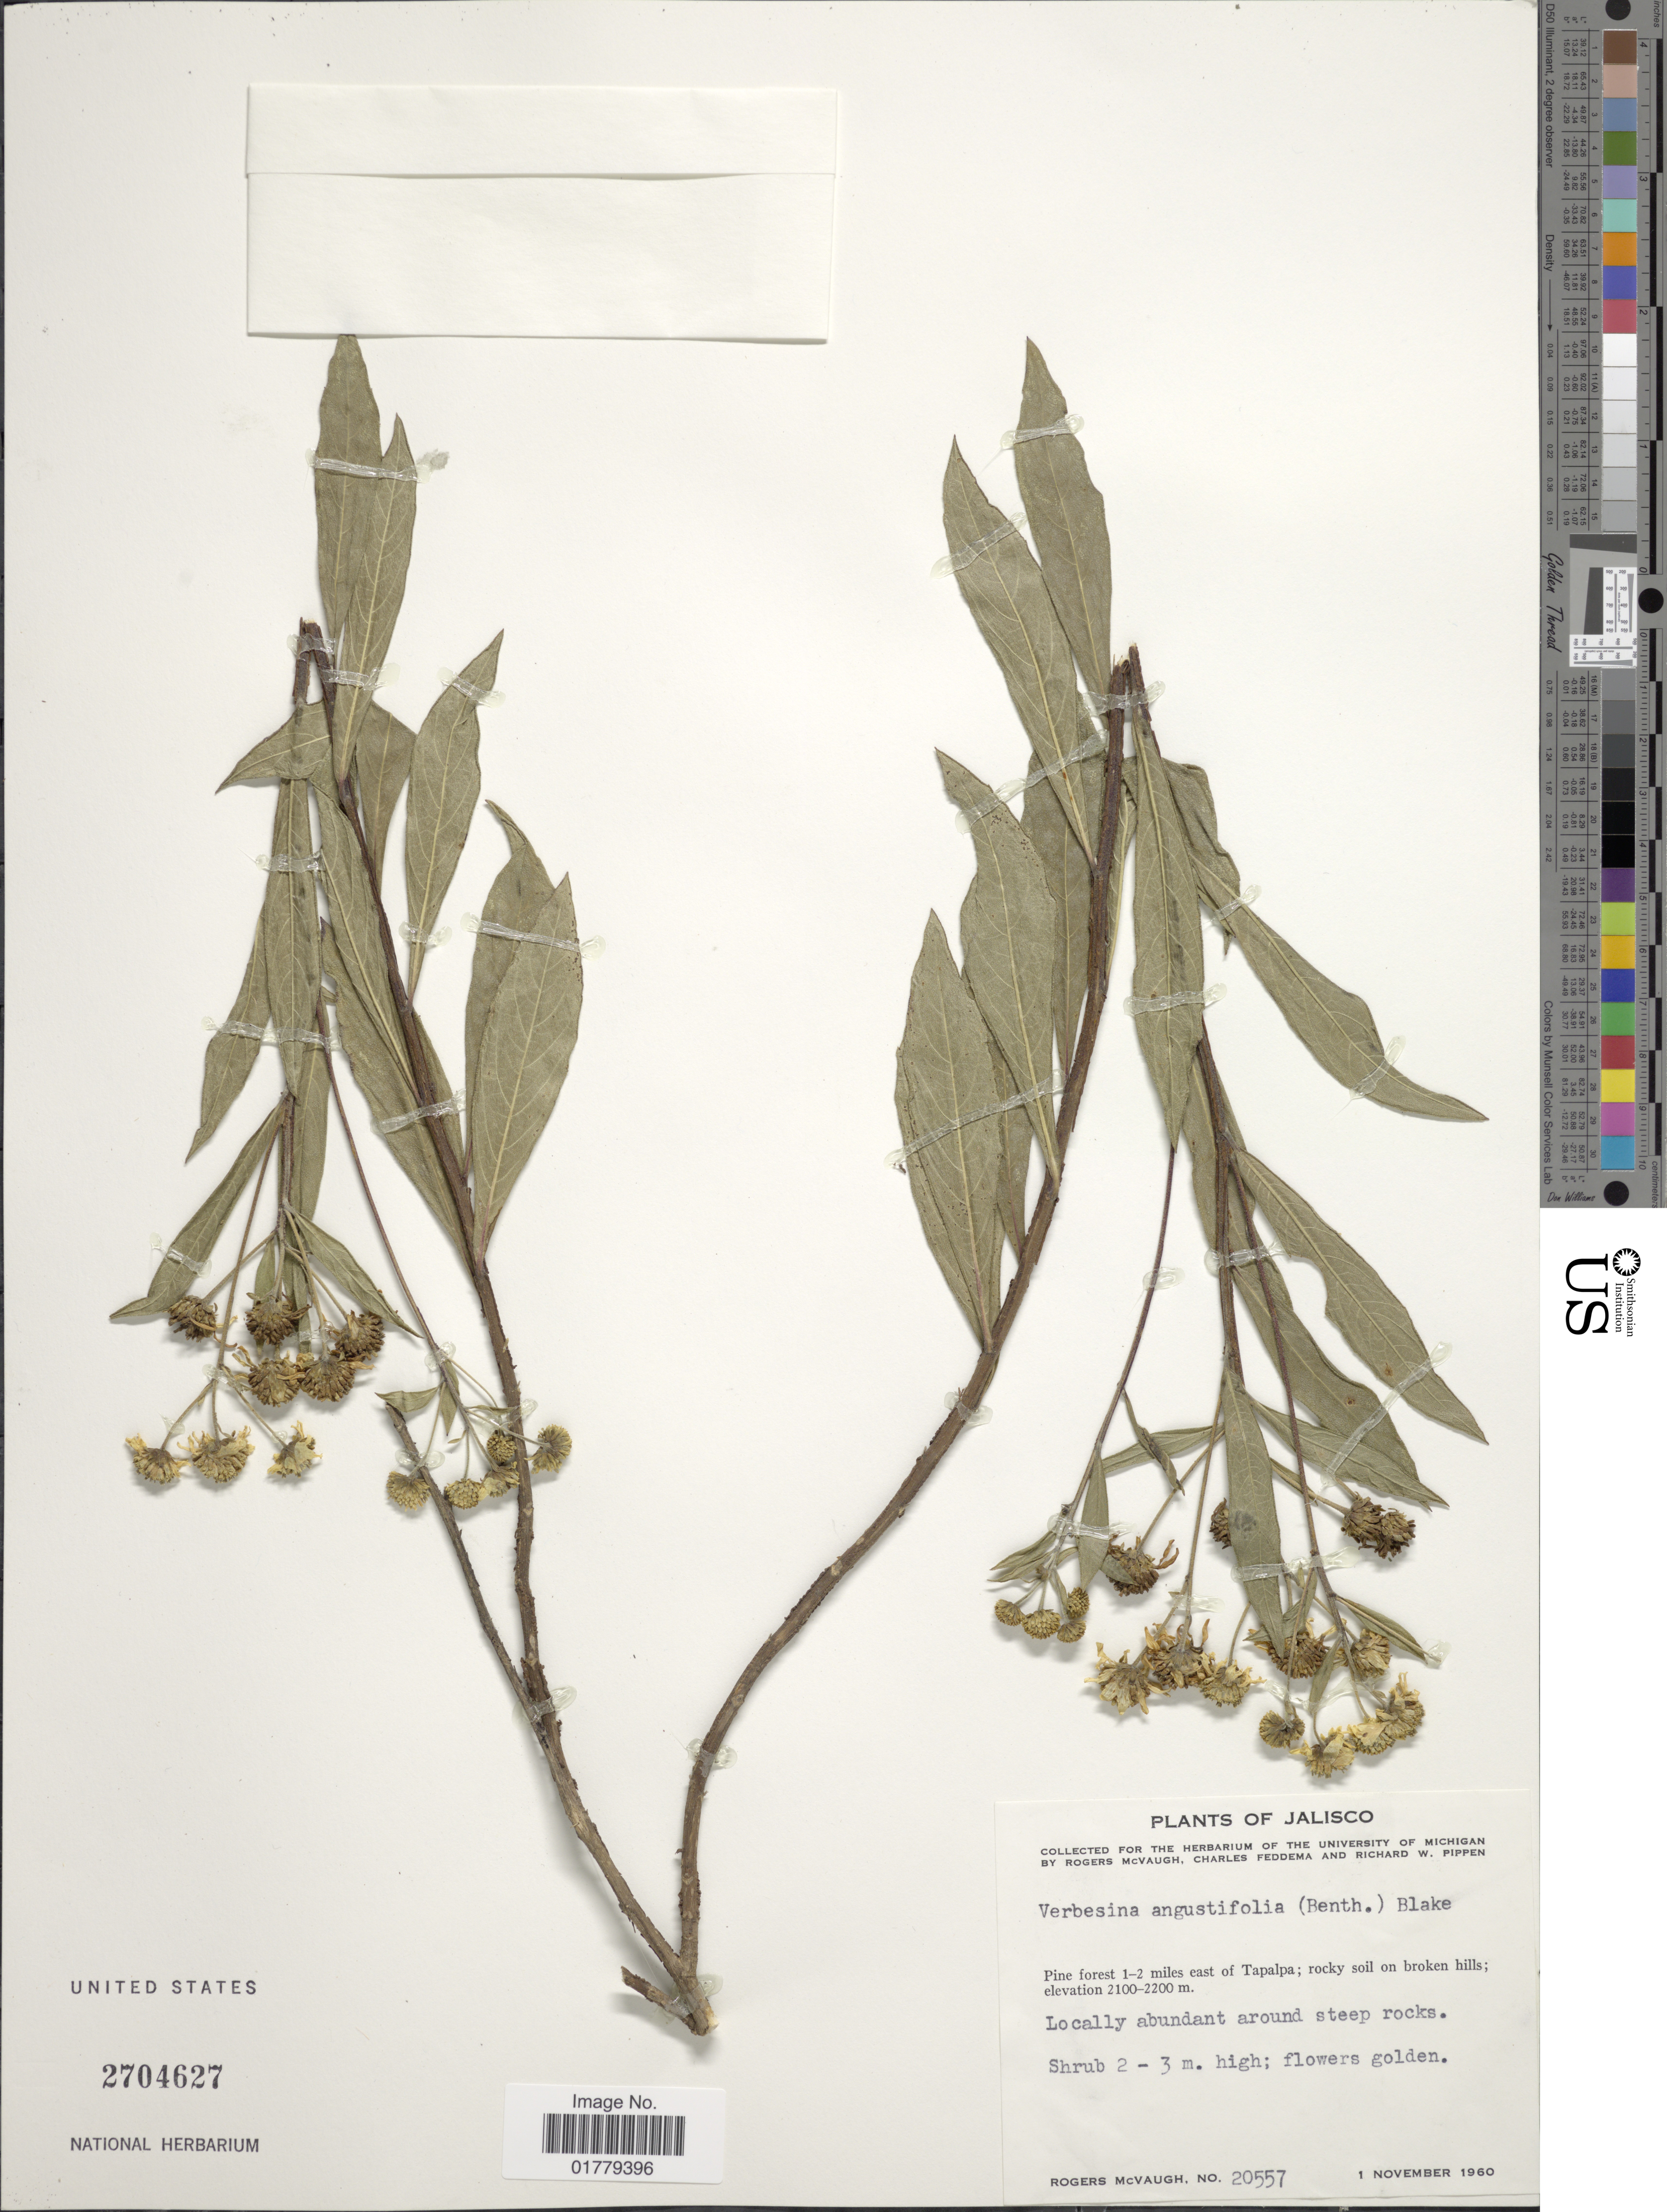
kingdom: Plantae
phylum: Tracheophyta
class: Magnoliopsida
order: Asterales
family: Asteraceae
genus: Verbesina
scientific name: Verbesina angustifolia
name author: S.F. Blake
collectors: R. McVaugh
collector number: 20557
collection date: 1960-11-01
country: Mexico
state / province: Jalisco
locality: Pine forest 1-2 miles east of Tapalpal; rocky soil on broken hills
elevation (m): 2100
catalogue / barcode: US 2704627